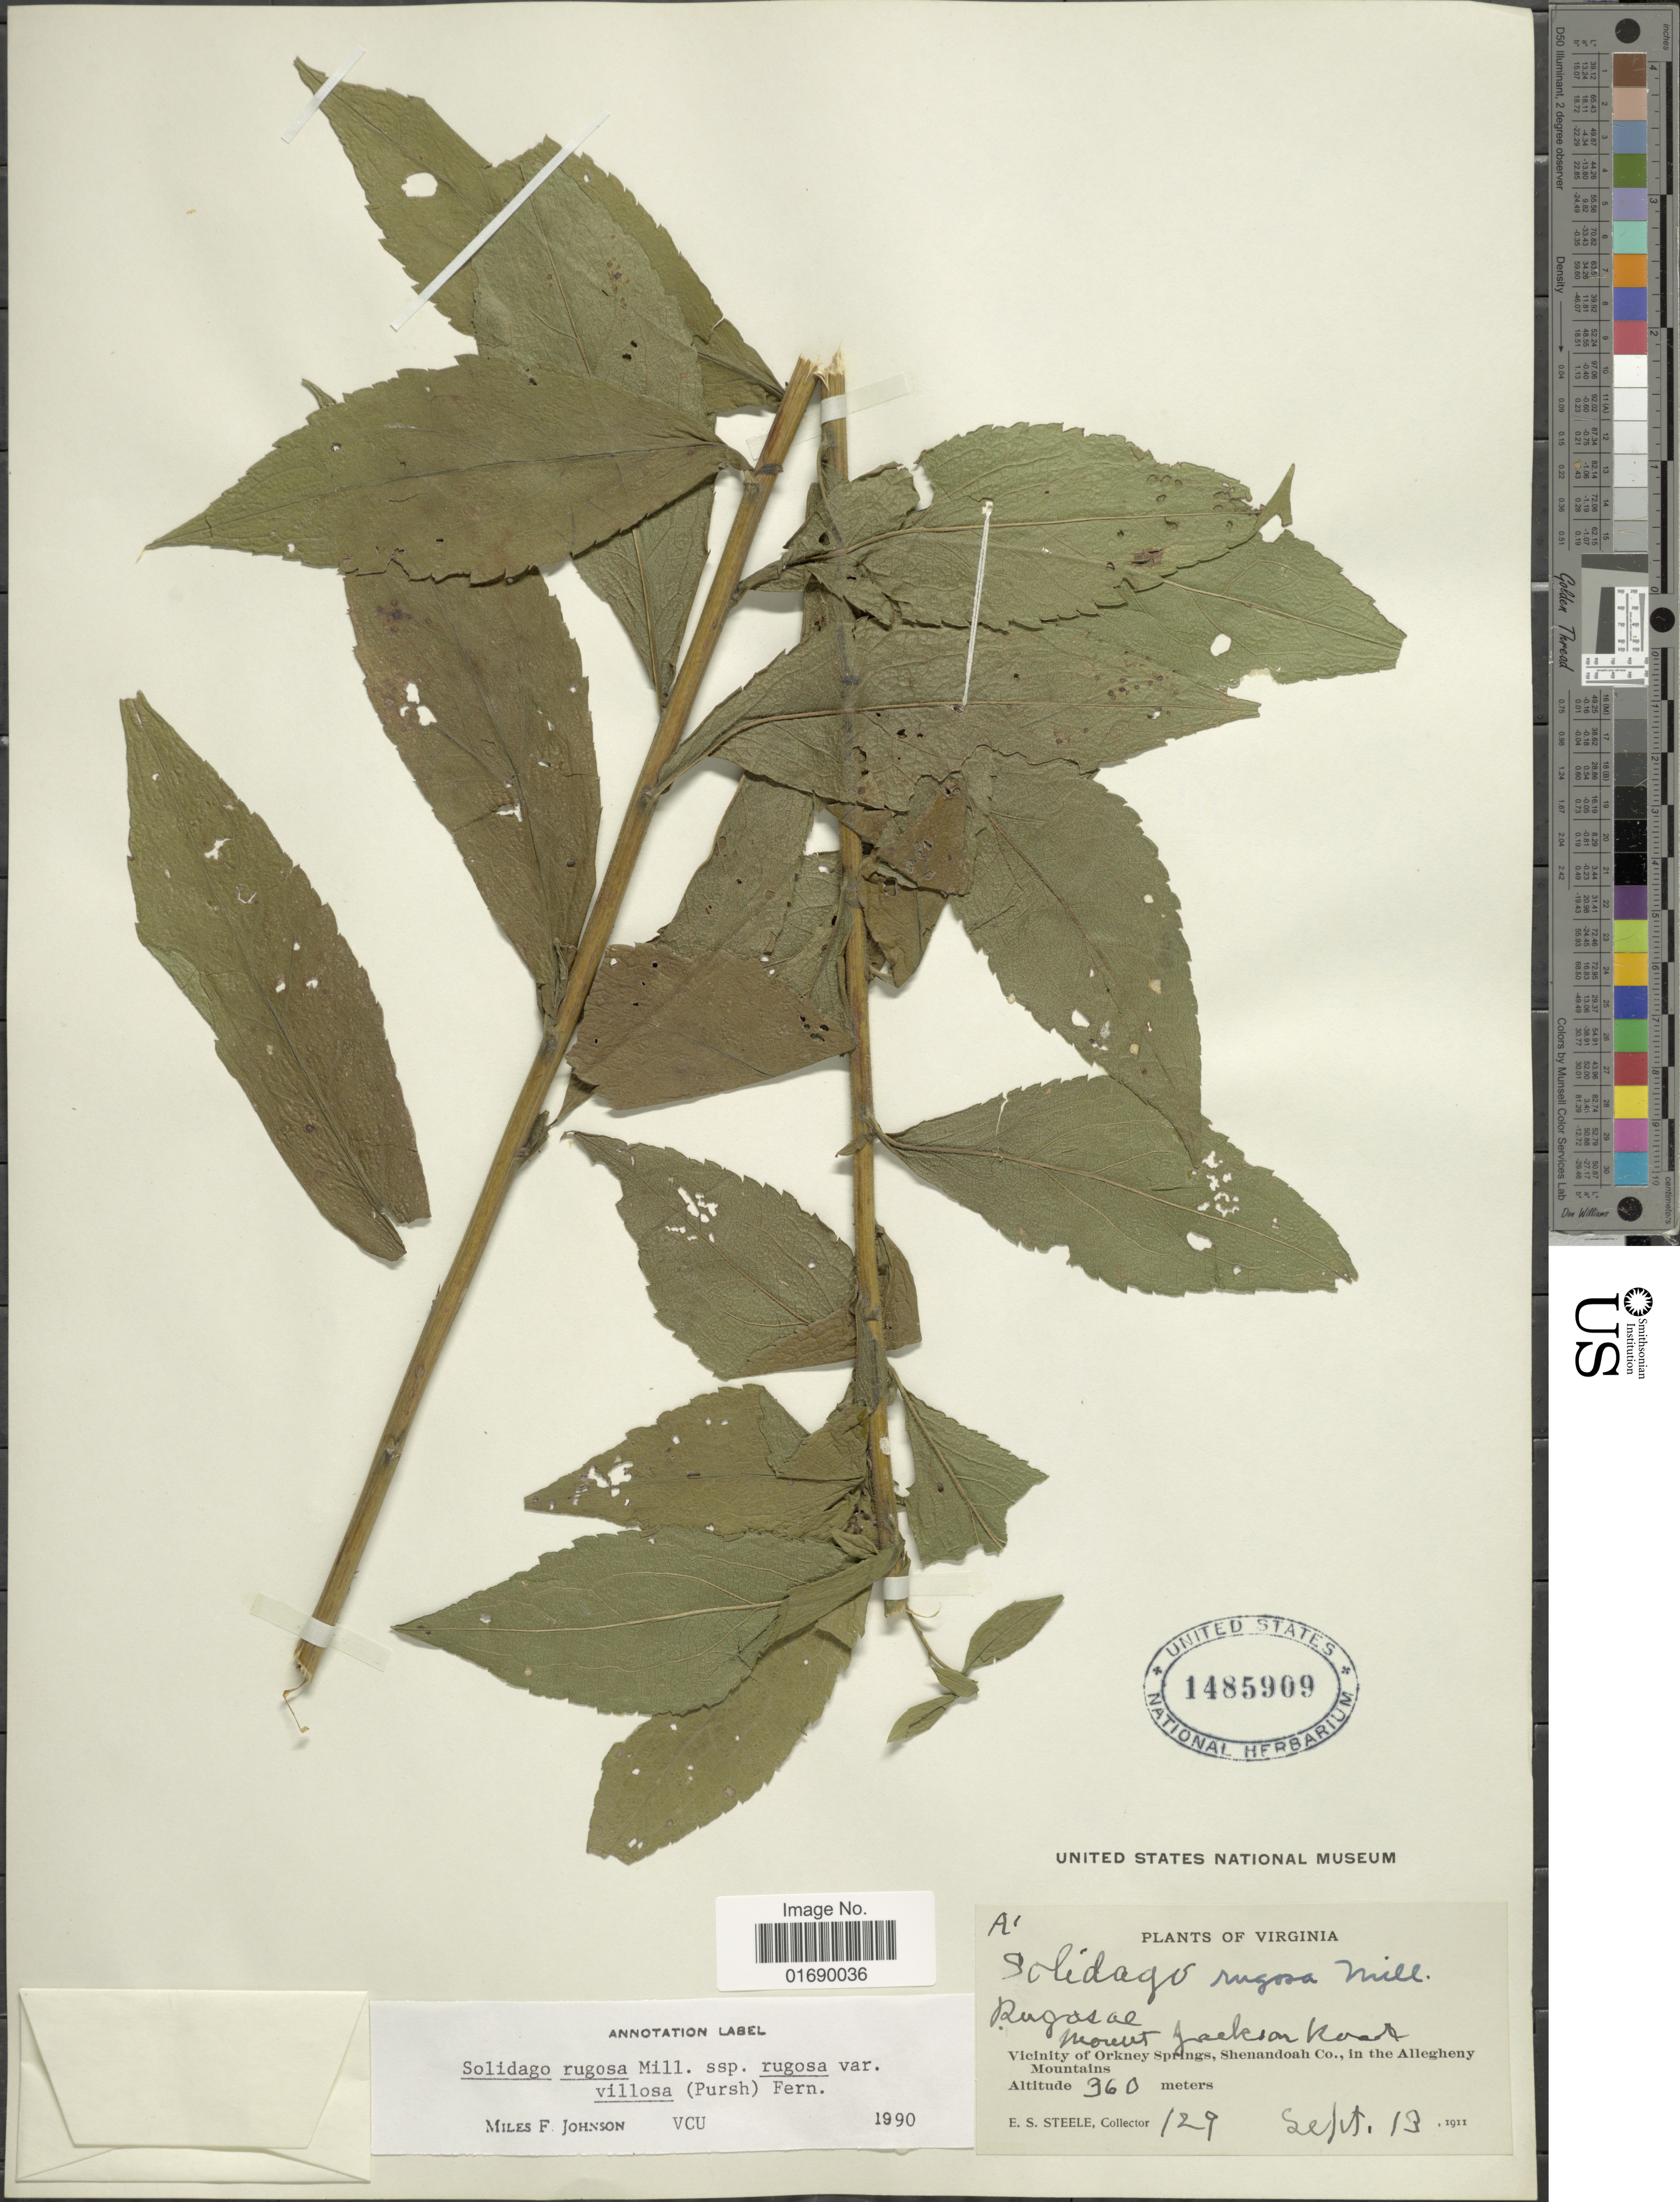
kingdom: Plantae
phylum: Tracheophyta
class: Magnoliopsida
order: Asterales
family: Asteraceae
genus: Solidago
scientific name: Solidago rugosa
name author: Mill.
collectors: E. Steele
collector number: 129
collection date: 1911-09-13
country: United States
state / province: Virginia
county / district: Shenandoah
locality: Rugosal, Mount Jackson Road, Vicinity of Orkney Springs, Shenandoah Co., in the Allegheny Mountains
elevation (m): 360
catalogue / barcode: US 1485909